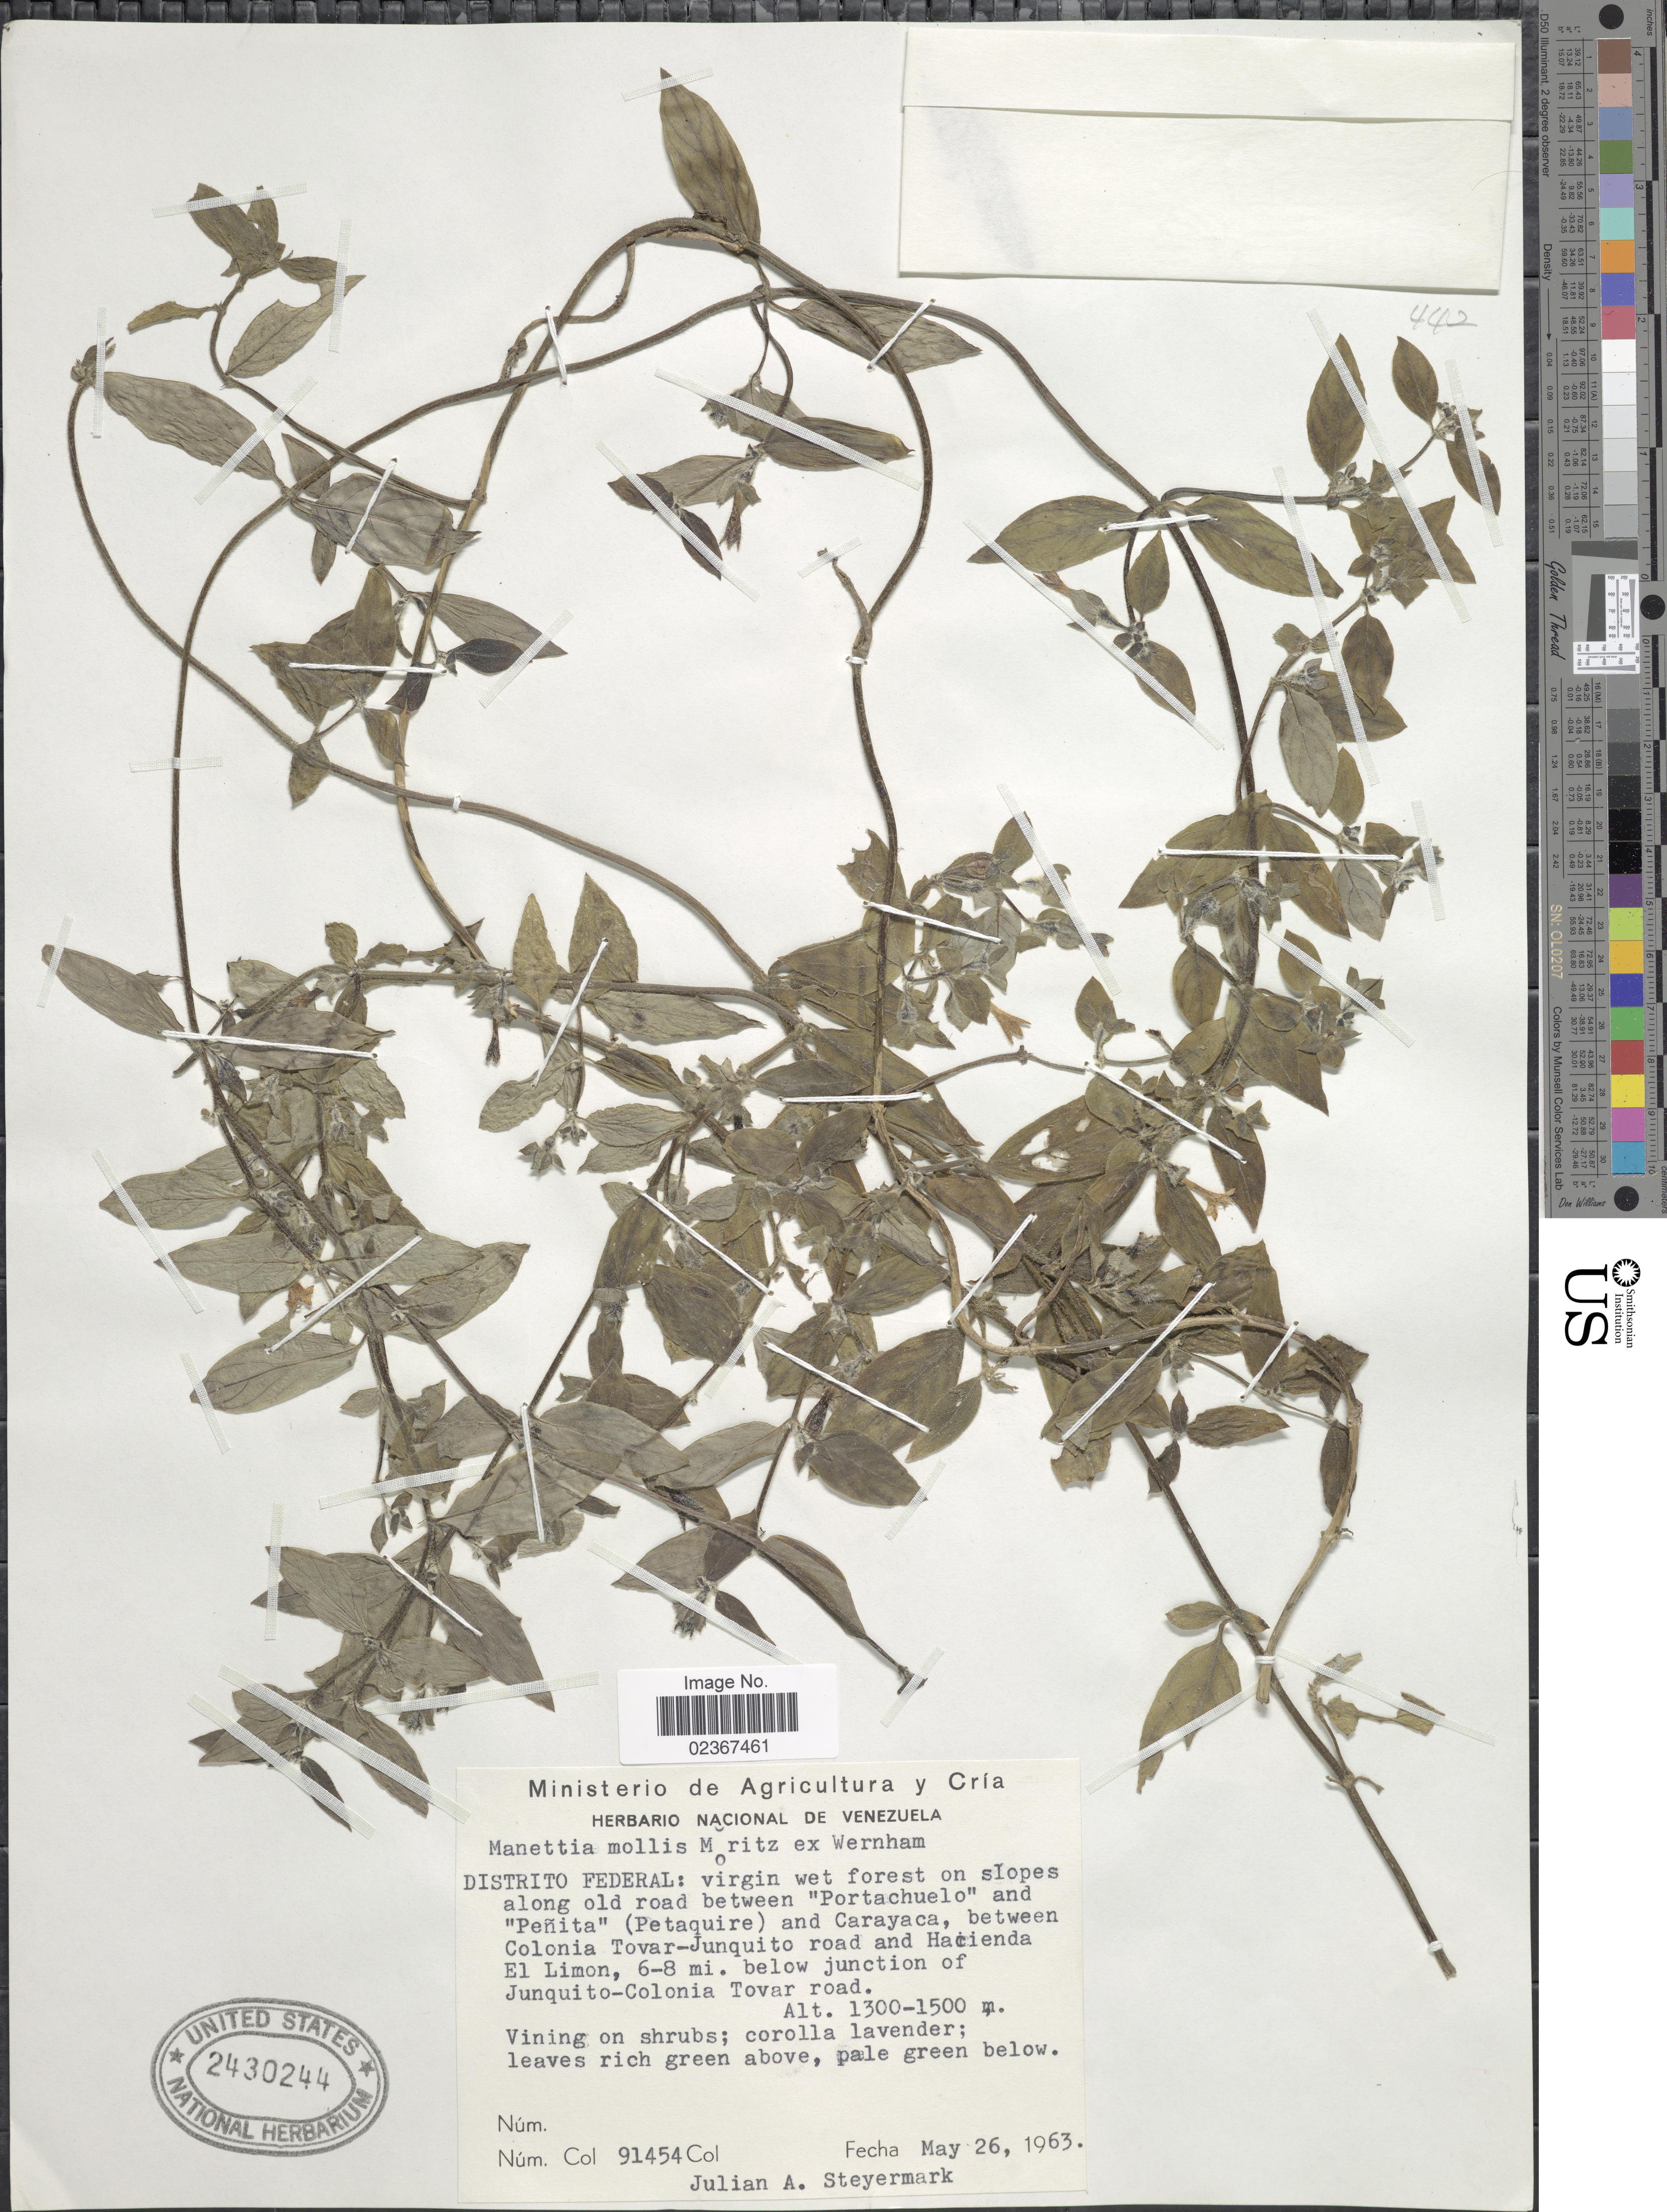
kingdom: Plantae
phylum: Tracheophyta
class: Magnoliopsida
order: Gentianales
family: Rubiaceae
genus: Manettia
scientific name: Manettia mollis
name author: Moritz ex Wernham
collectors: J. Steyermark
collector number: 91454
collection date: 1963-05-26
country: Venezuela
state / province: Distrito Federal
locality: On slopes along old road between "Portachuelo"and "Penita"(Petaquire) and Carayaca, between Colonia Tovar-Junquito road and Hacienda El Limon, 6-8 mi. below junction of Junquito-Colonia Tovar Road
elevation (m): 1300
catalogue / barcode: US 2430244